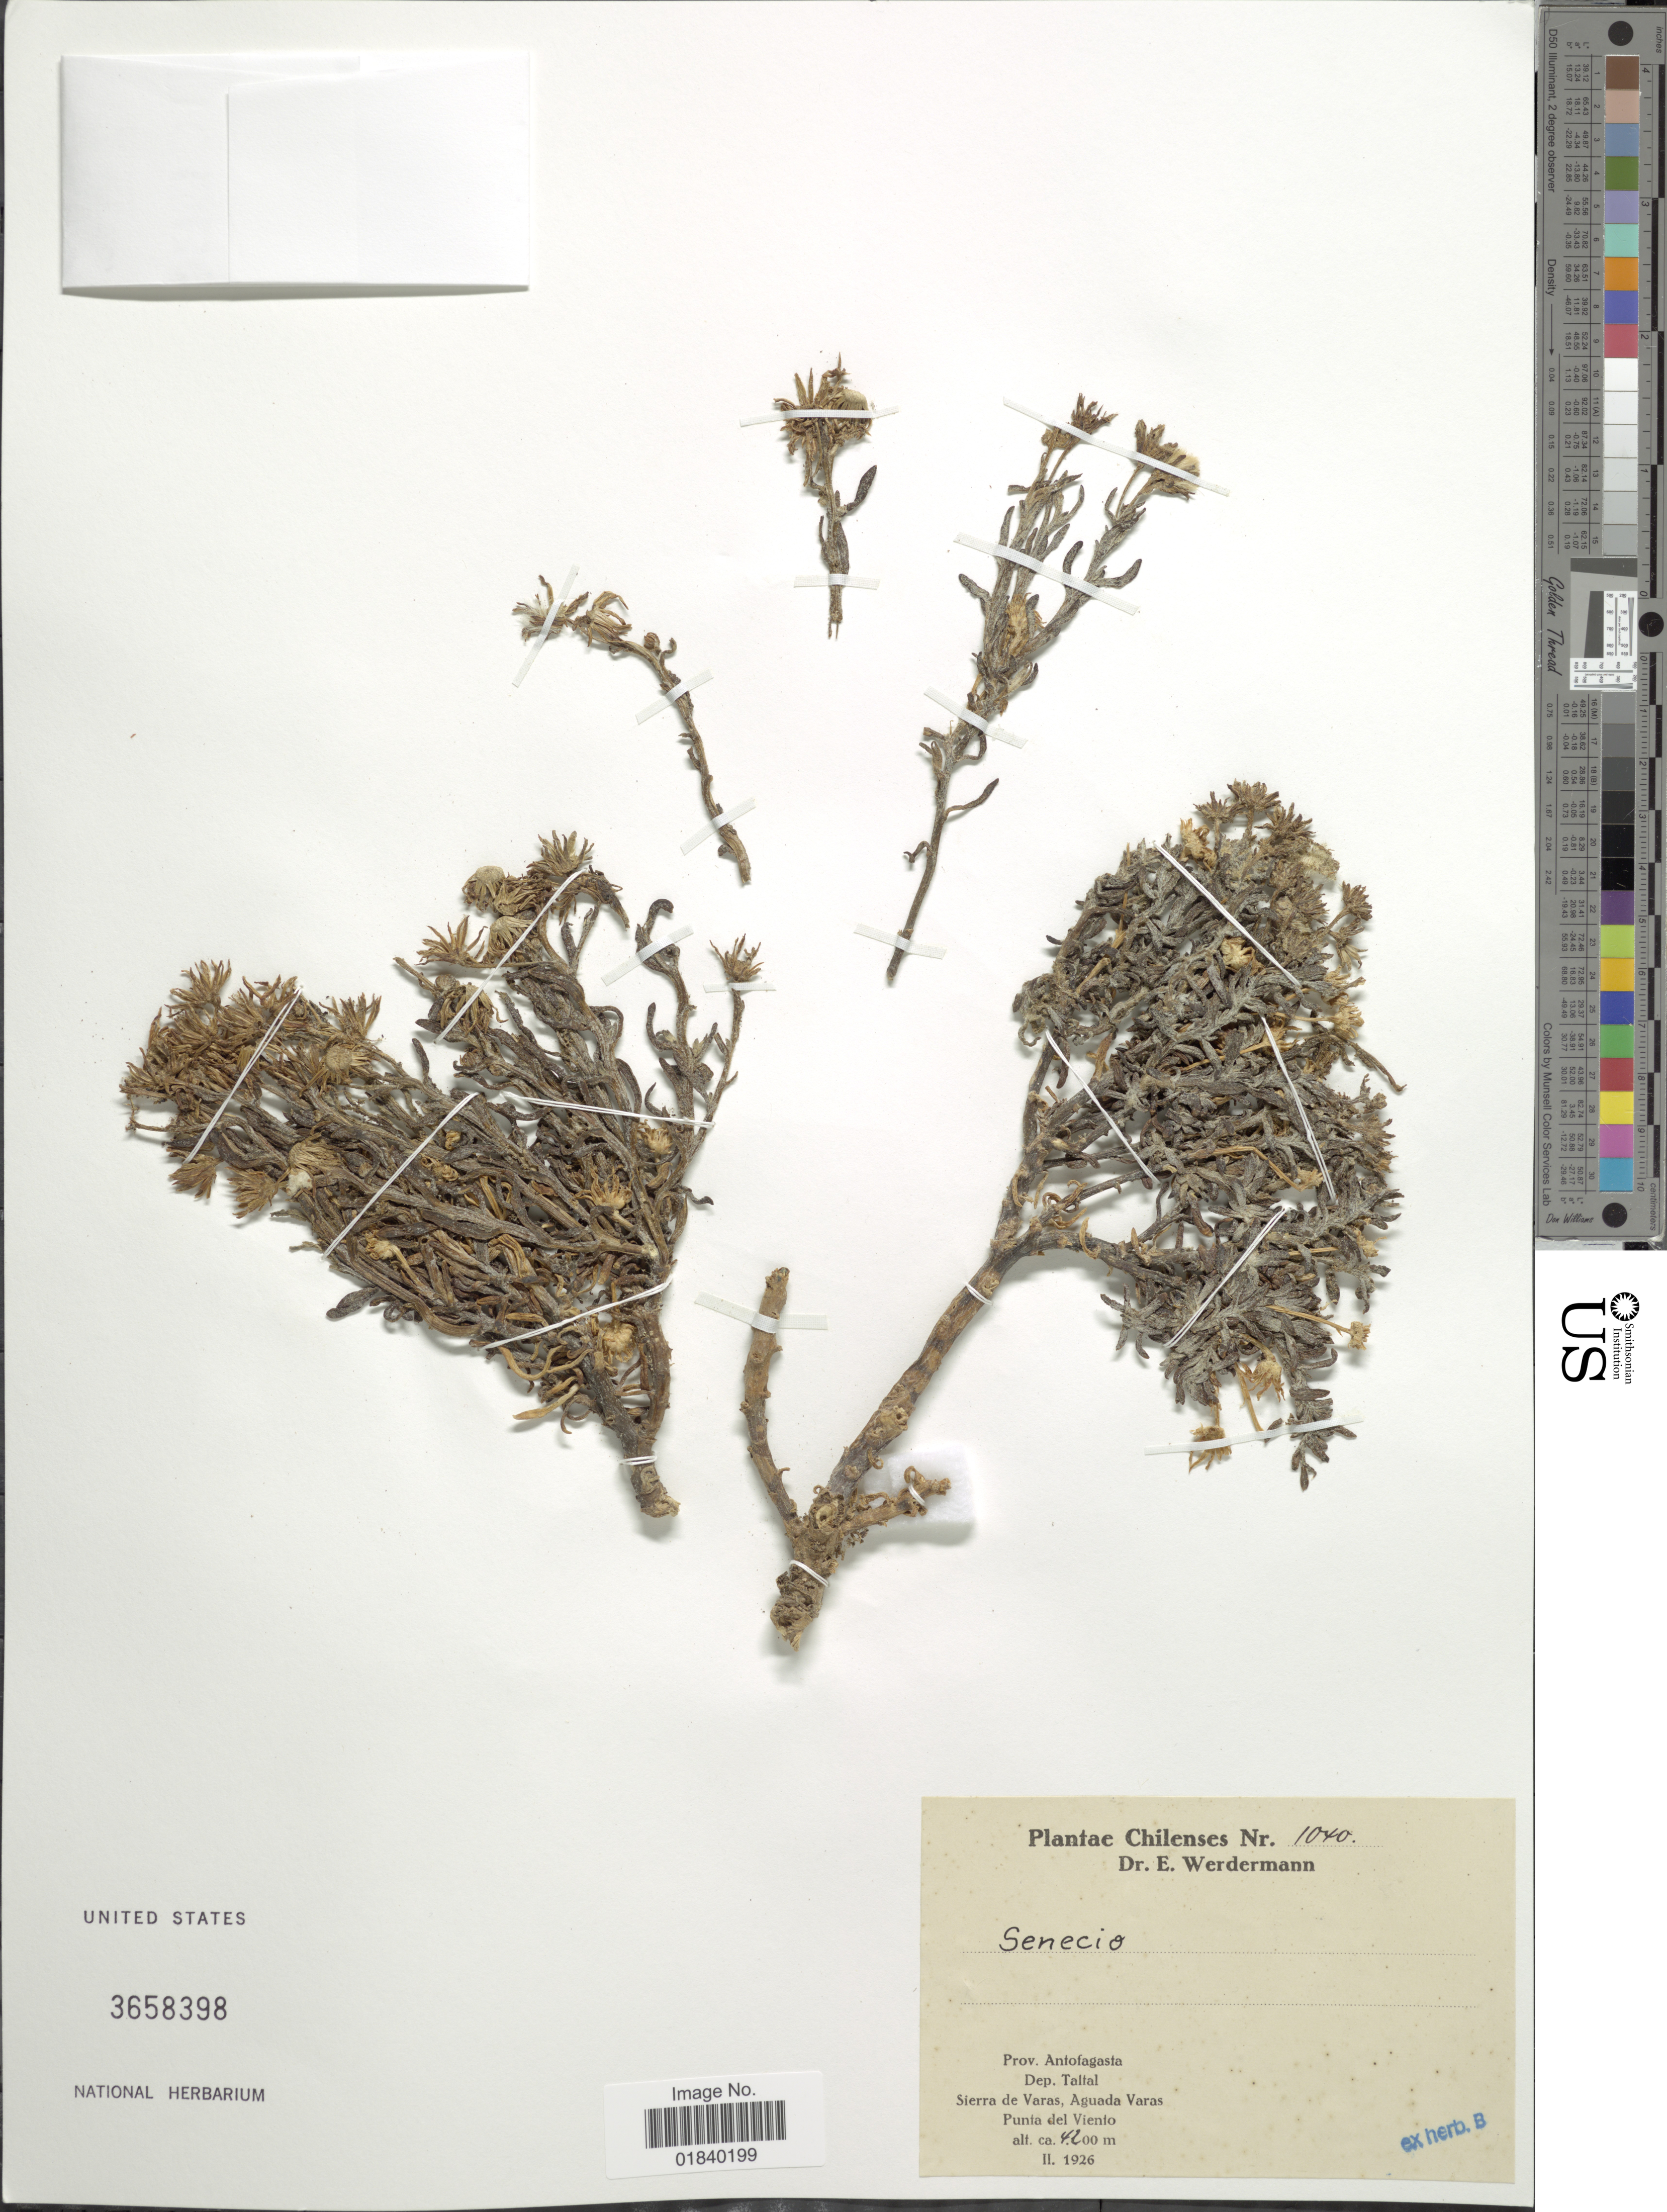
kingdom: Plantae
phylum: Tracheophyta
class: Magnoliopsida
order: Asterales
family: Asteraceae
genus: Senecio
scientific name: Senecio sp.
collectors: E. Werdermann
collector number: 1040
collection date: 1926-02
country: Chile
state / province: Antofagasta (II)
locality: Prov. Antofagasta. Dep. Taltal. Sierra de Varas, Aguada Varas, Punta del Viento.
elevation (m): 4200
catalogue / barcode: US 3658398